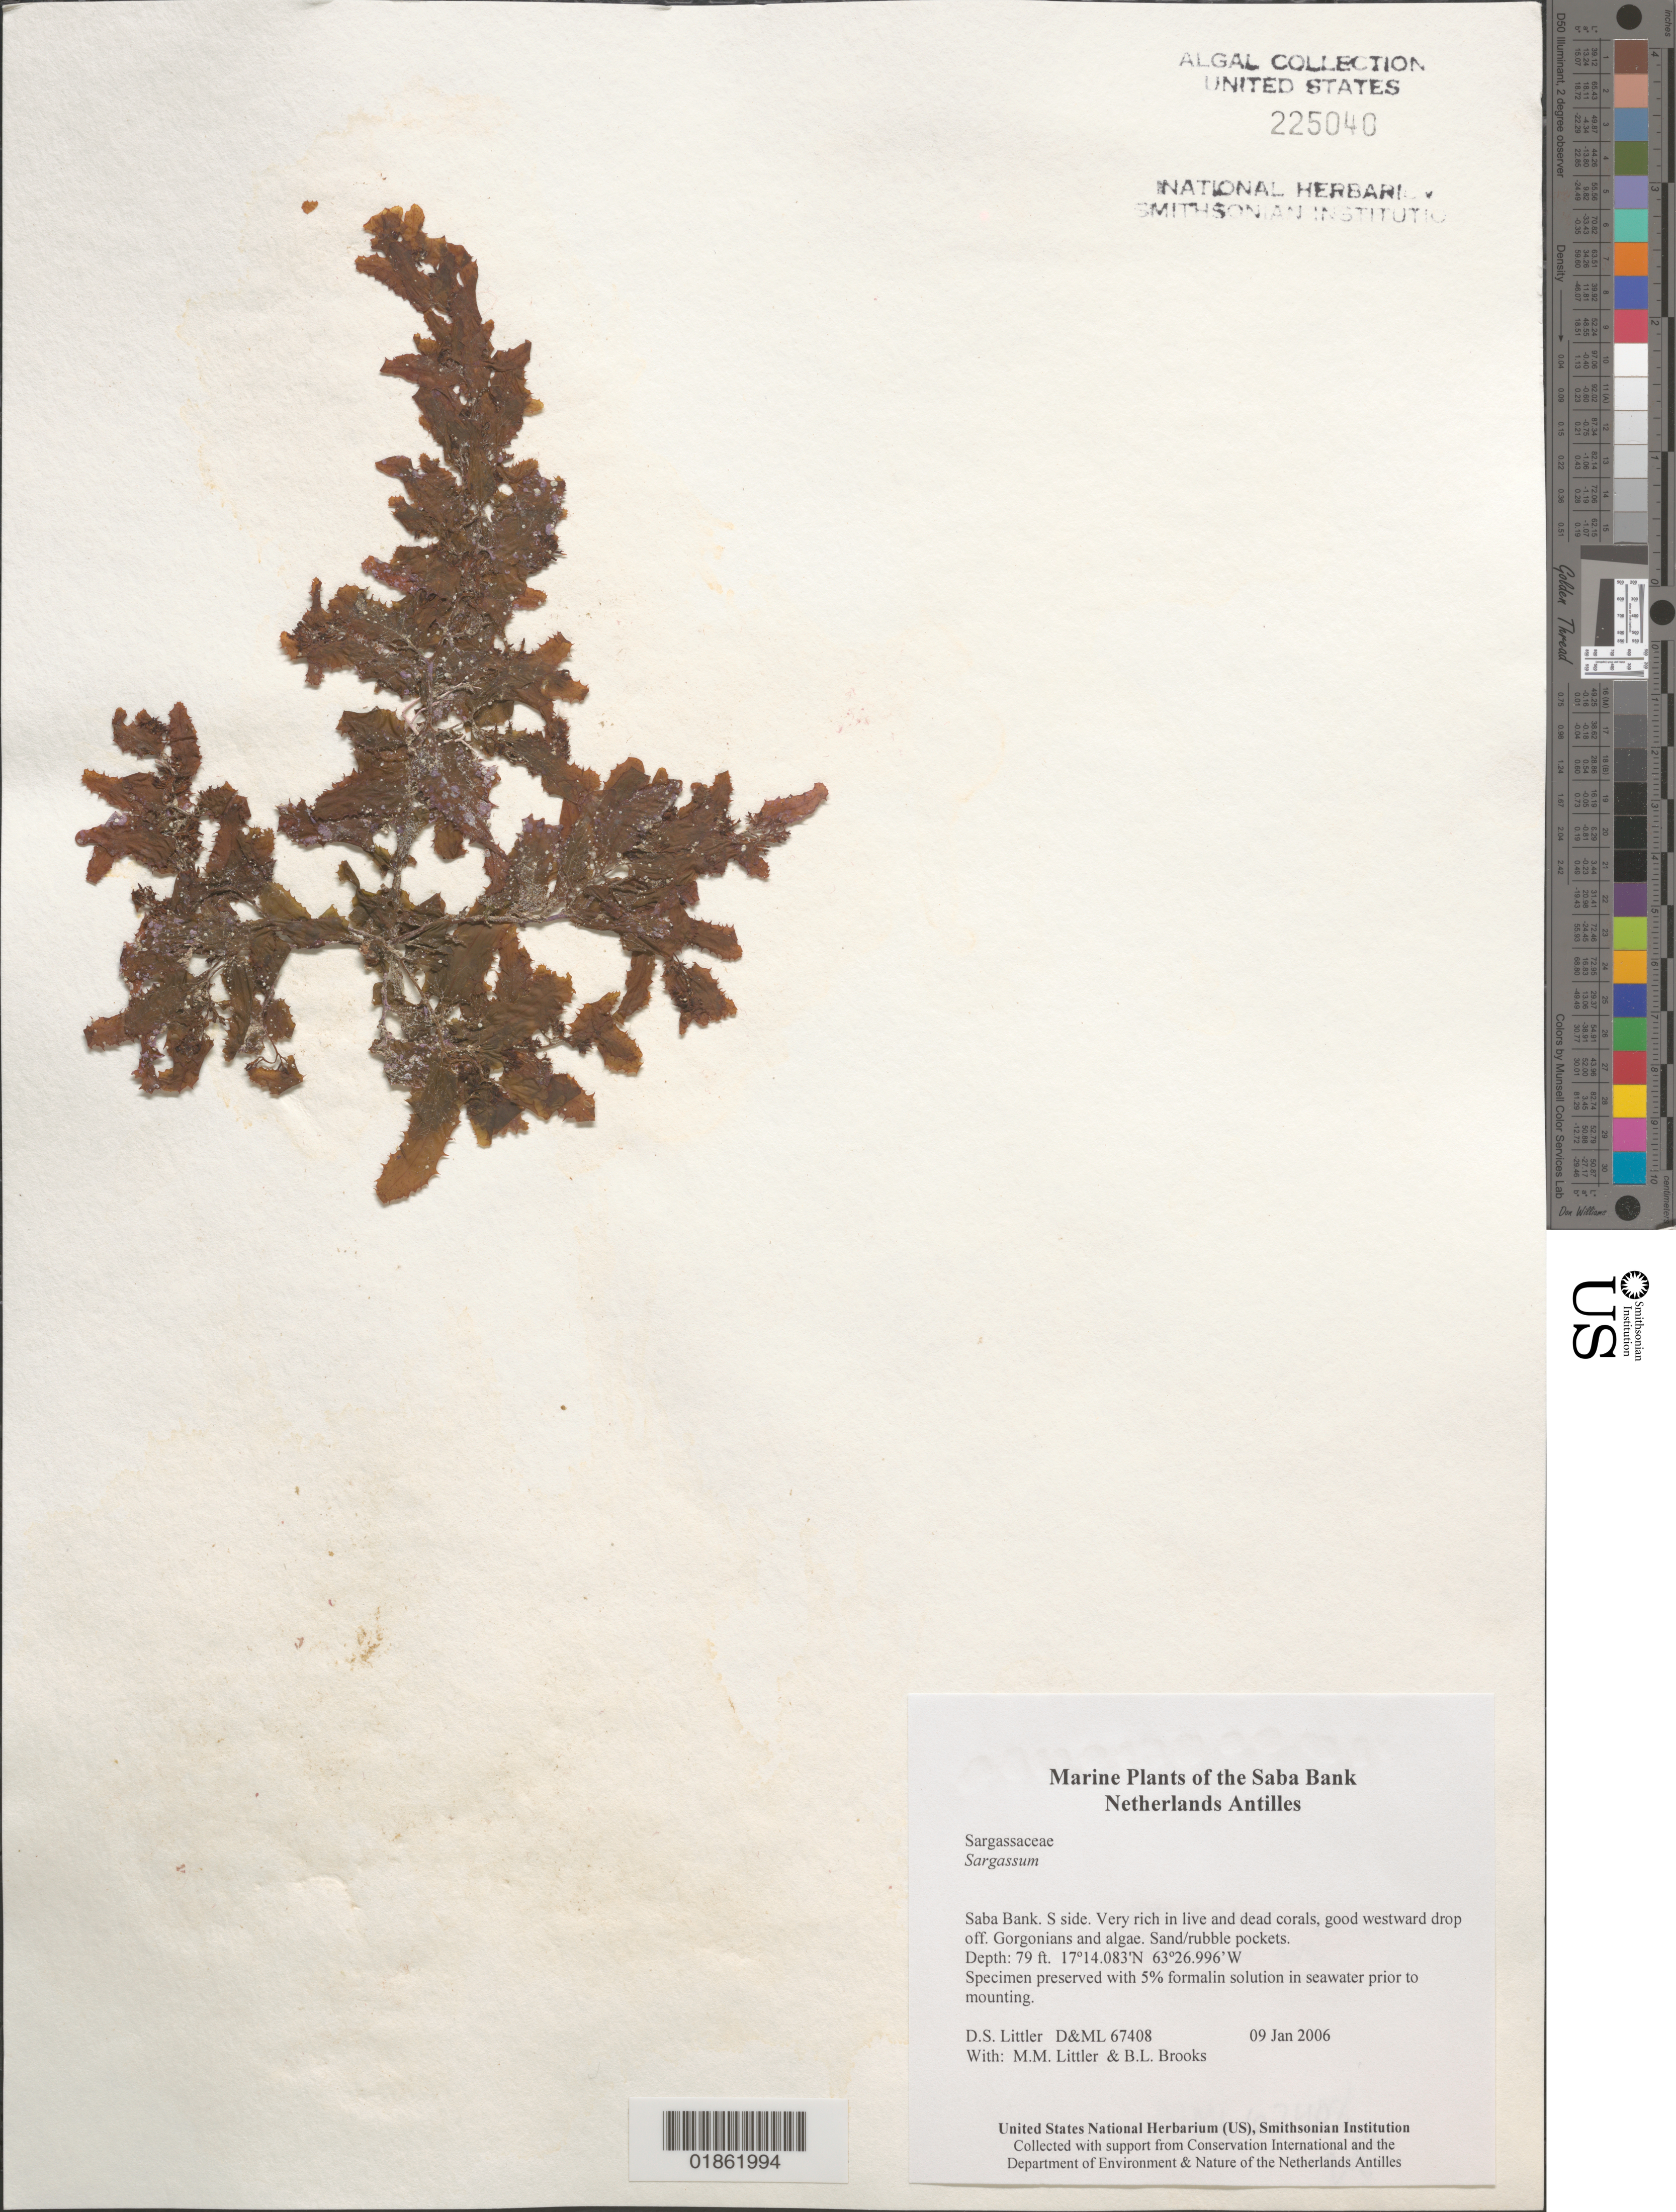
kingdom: Chromista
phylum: Ochrophyta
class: Phaeophyceae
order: Fucales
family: Sargassaceae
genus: Sargassum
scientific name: Sargassum sp.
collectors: M. M. Littler, D. S. Littler & B. Brooks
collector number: D&ML 67408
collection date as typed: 09 Jan 2006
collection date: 2006-01-09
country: Netherlands Antilles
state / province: ABC Islands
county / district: Saba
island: Saba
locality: Moonfish Bank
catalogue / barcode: US 225040